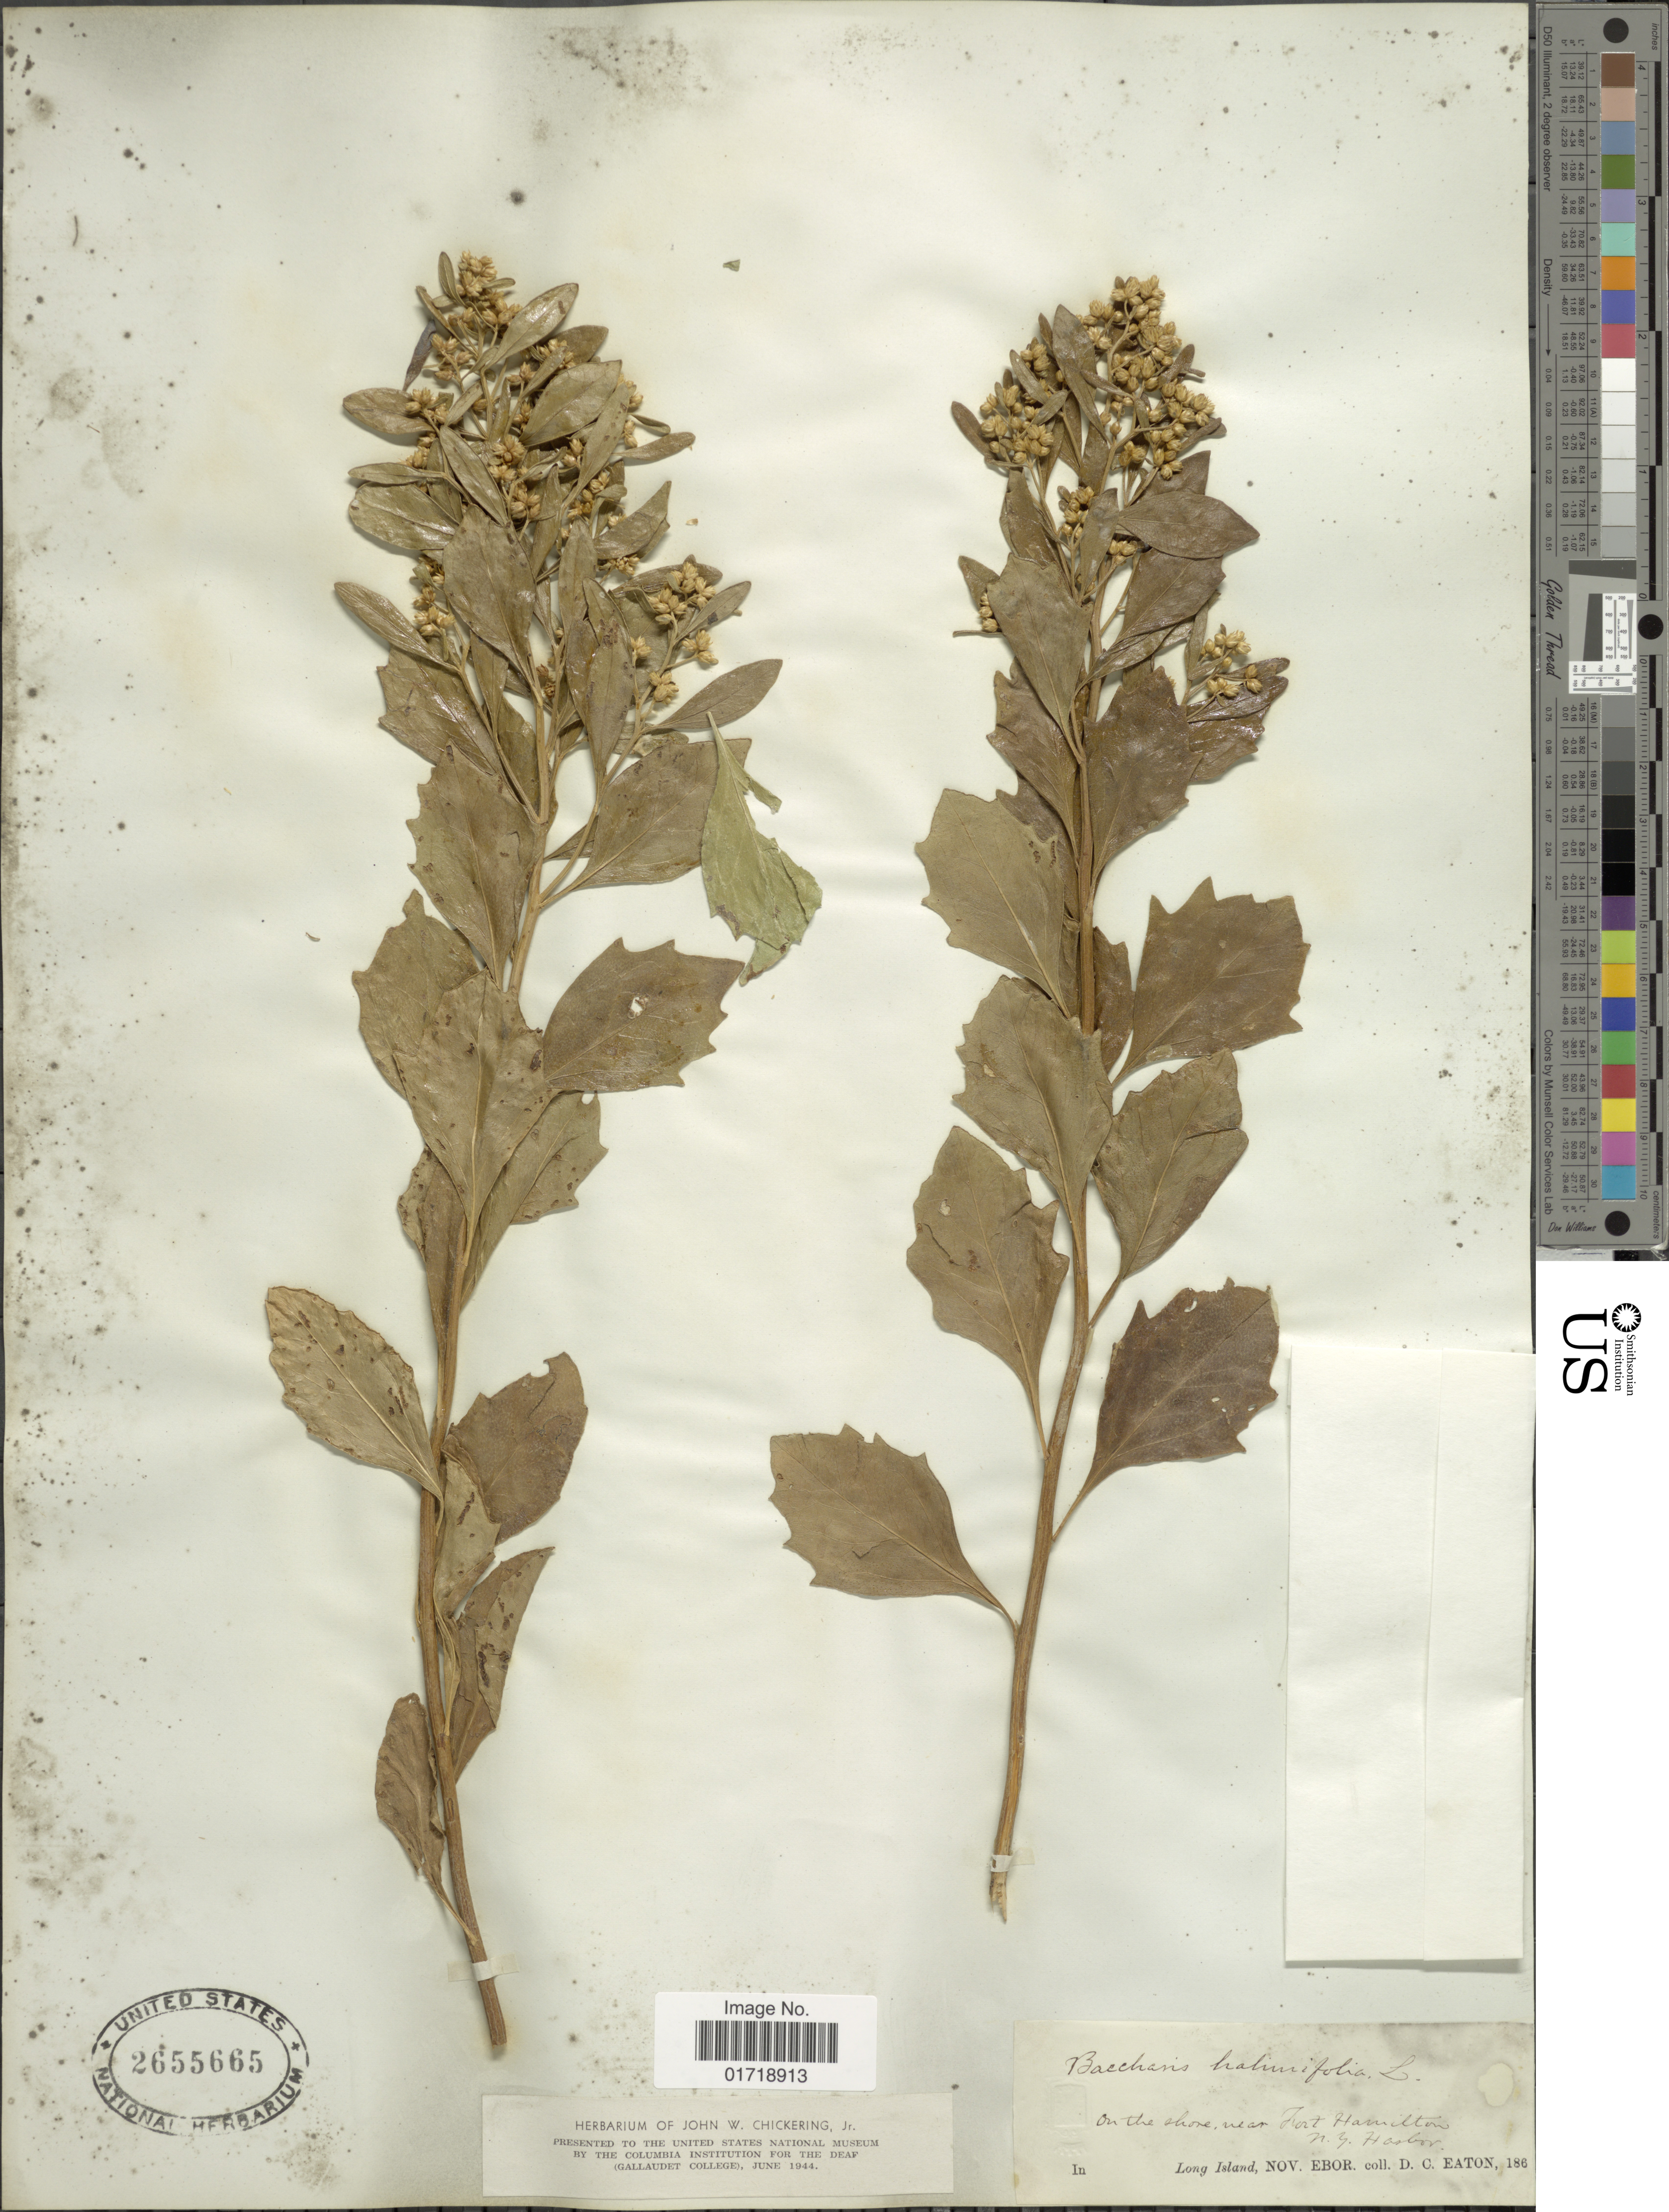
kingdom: Plantae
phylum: Tracheophyta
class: Magnoliopsida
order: Asterales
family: Asteraceae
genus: Baccharis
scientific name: Baccharis halimifolia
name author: L.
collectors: D. Eaton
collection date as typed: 1860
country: United States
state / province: New York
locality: In the shore, near Fort Hamilton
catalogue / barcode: US 2655665